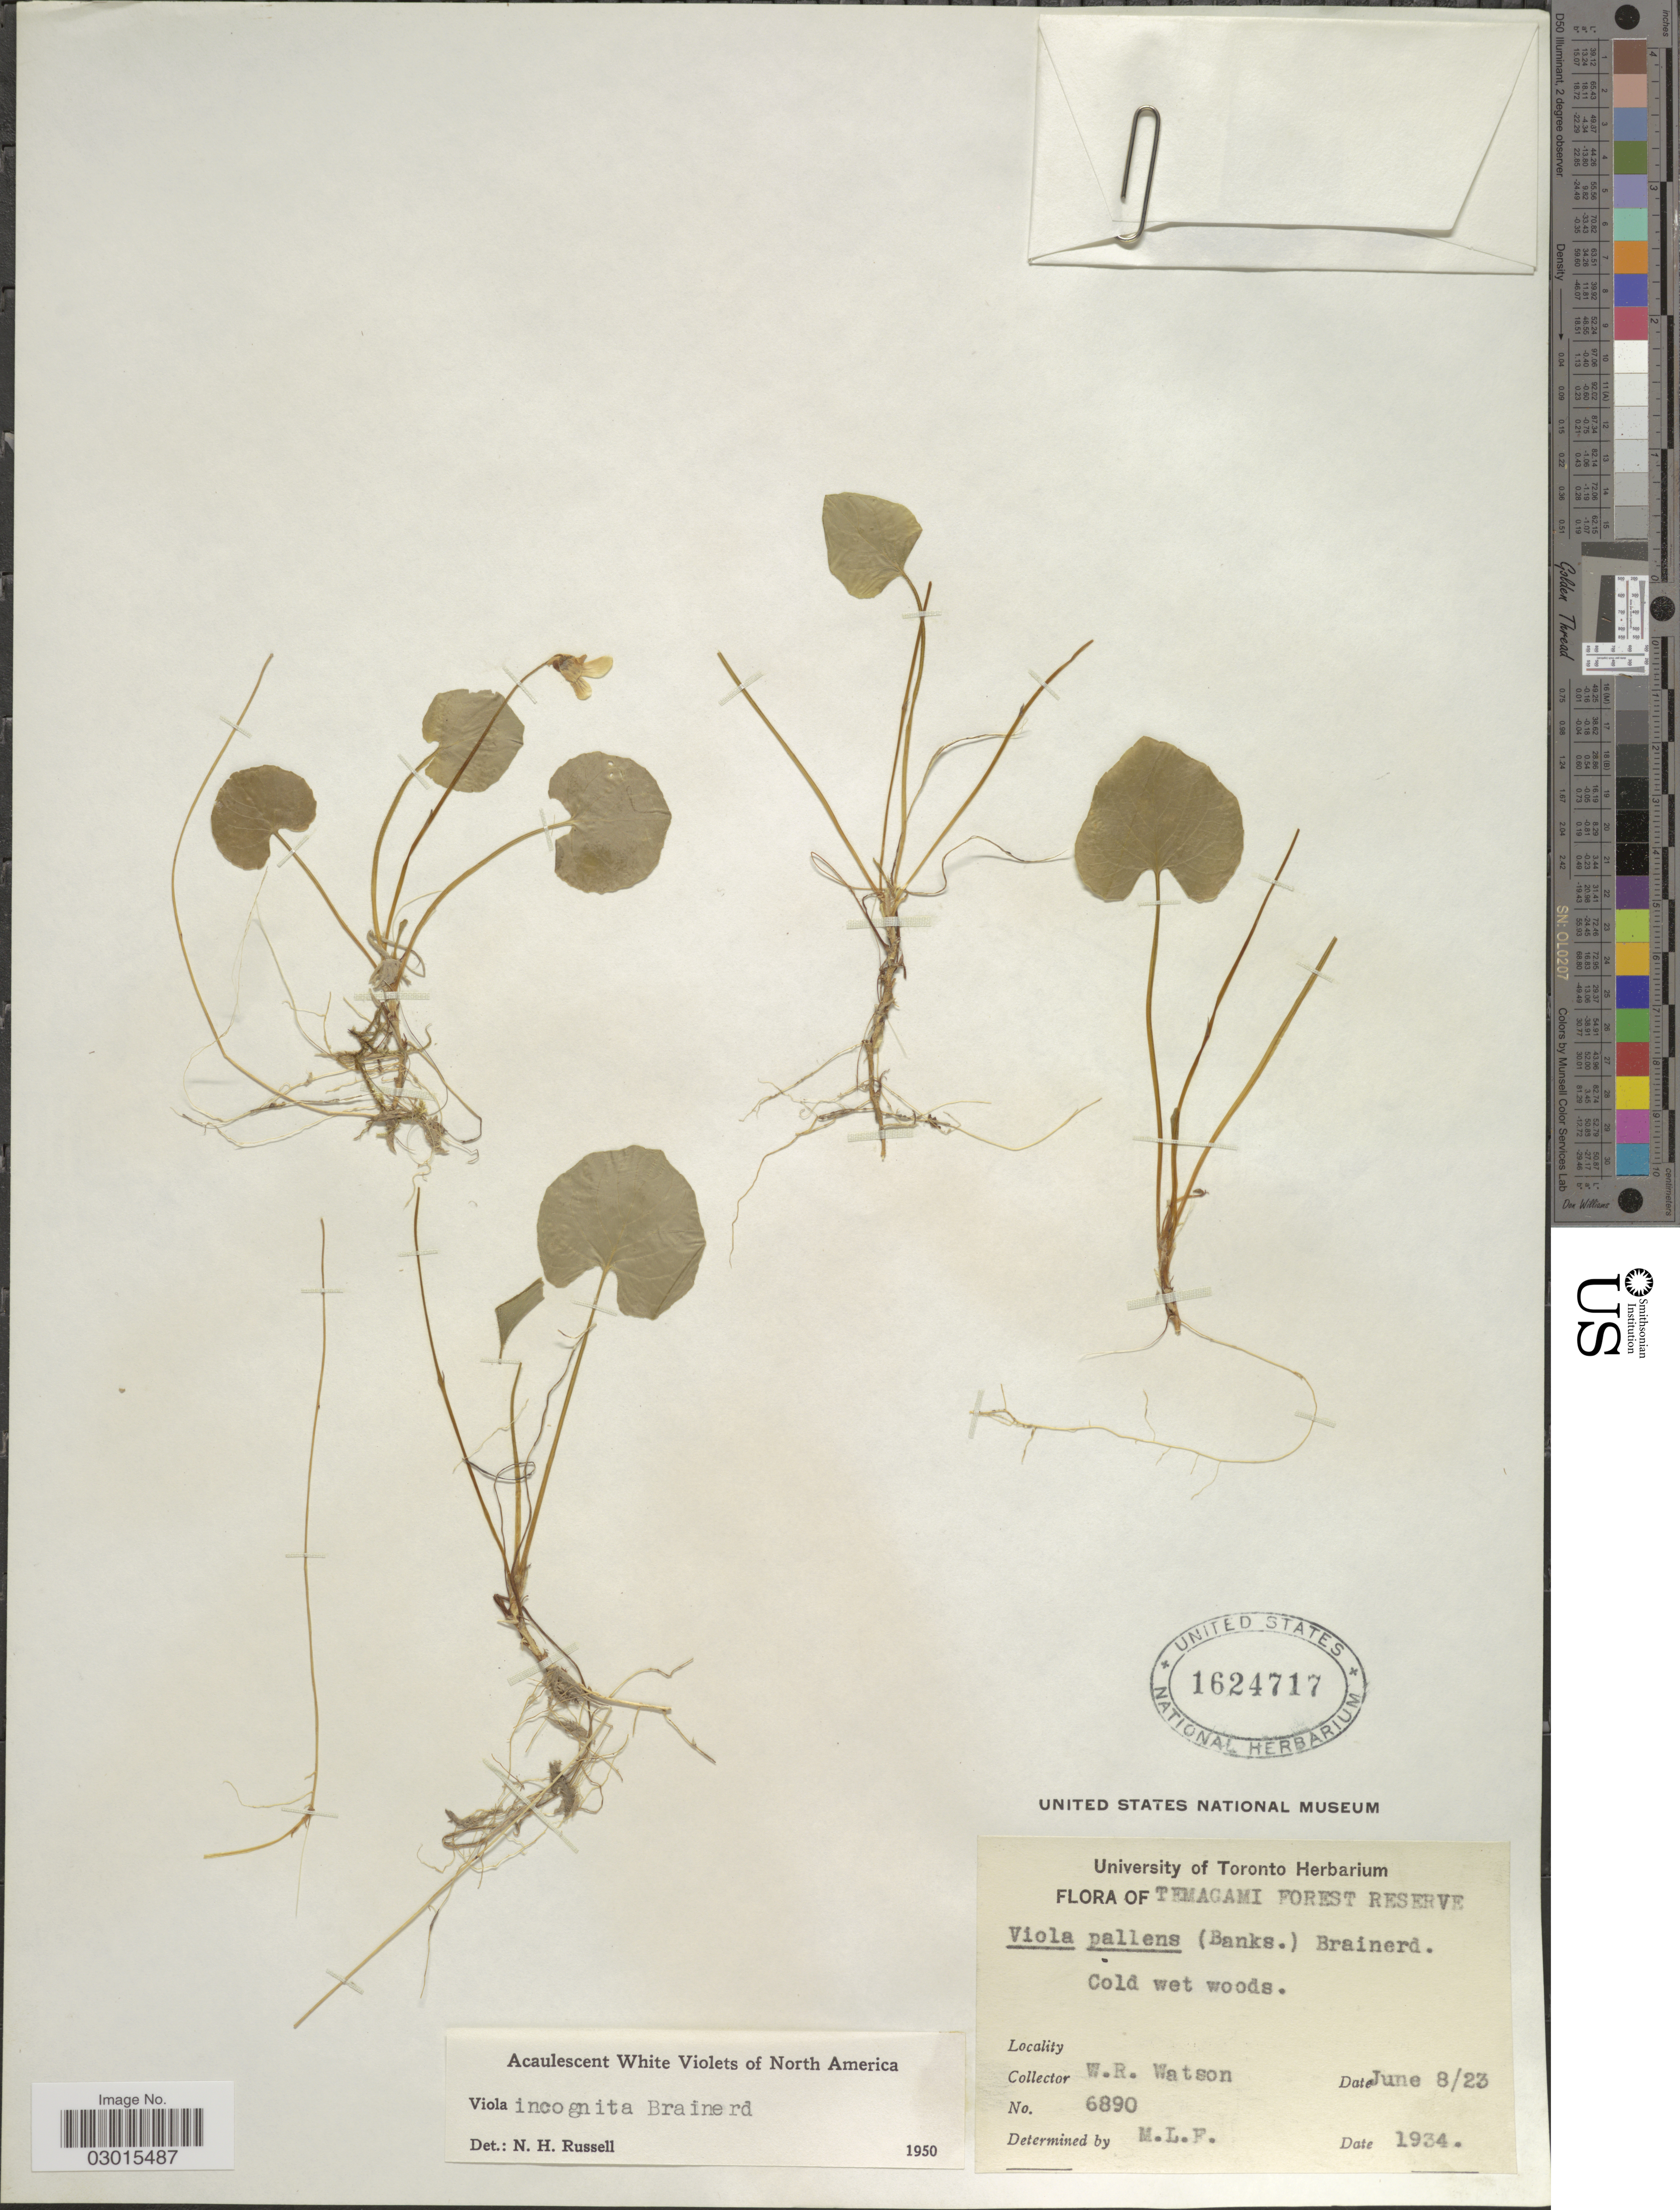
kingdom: Plantae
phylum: Tracheophyta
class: Magnoliopsida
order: Malpighiales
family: Violaceae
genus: Viola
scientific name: Viola incognita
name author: Brainerd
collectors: W. R. Watson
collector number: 6890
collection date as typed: Transcribed d/m/y: 8/6/23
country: Canada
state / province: Ontario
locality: Temagami Forest Reserve.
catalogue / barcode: US 1624717